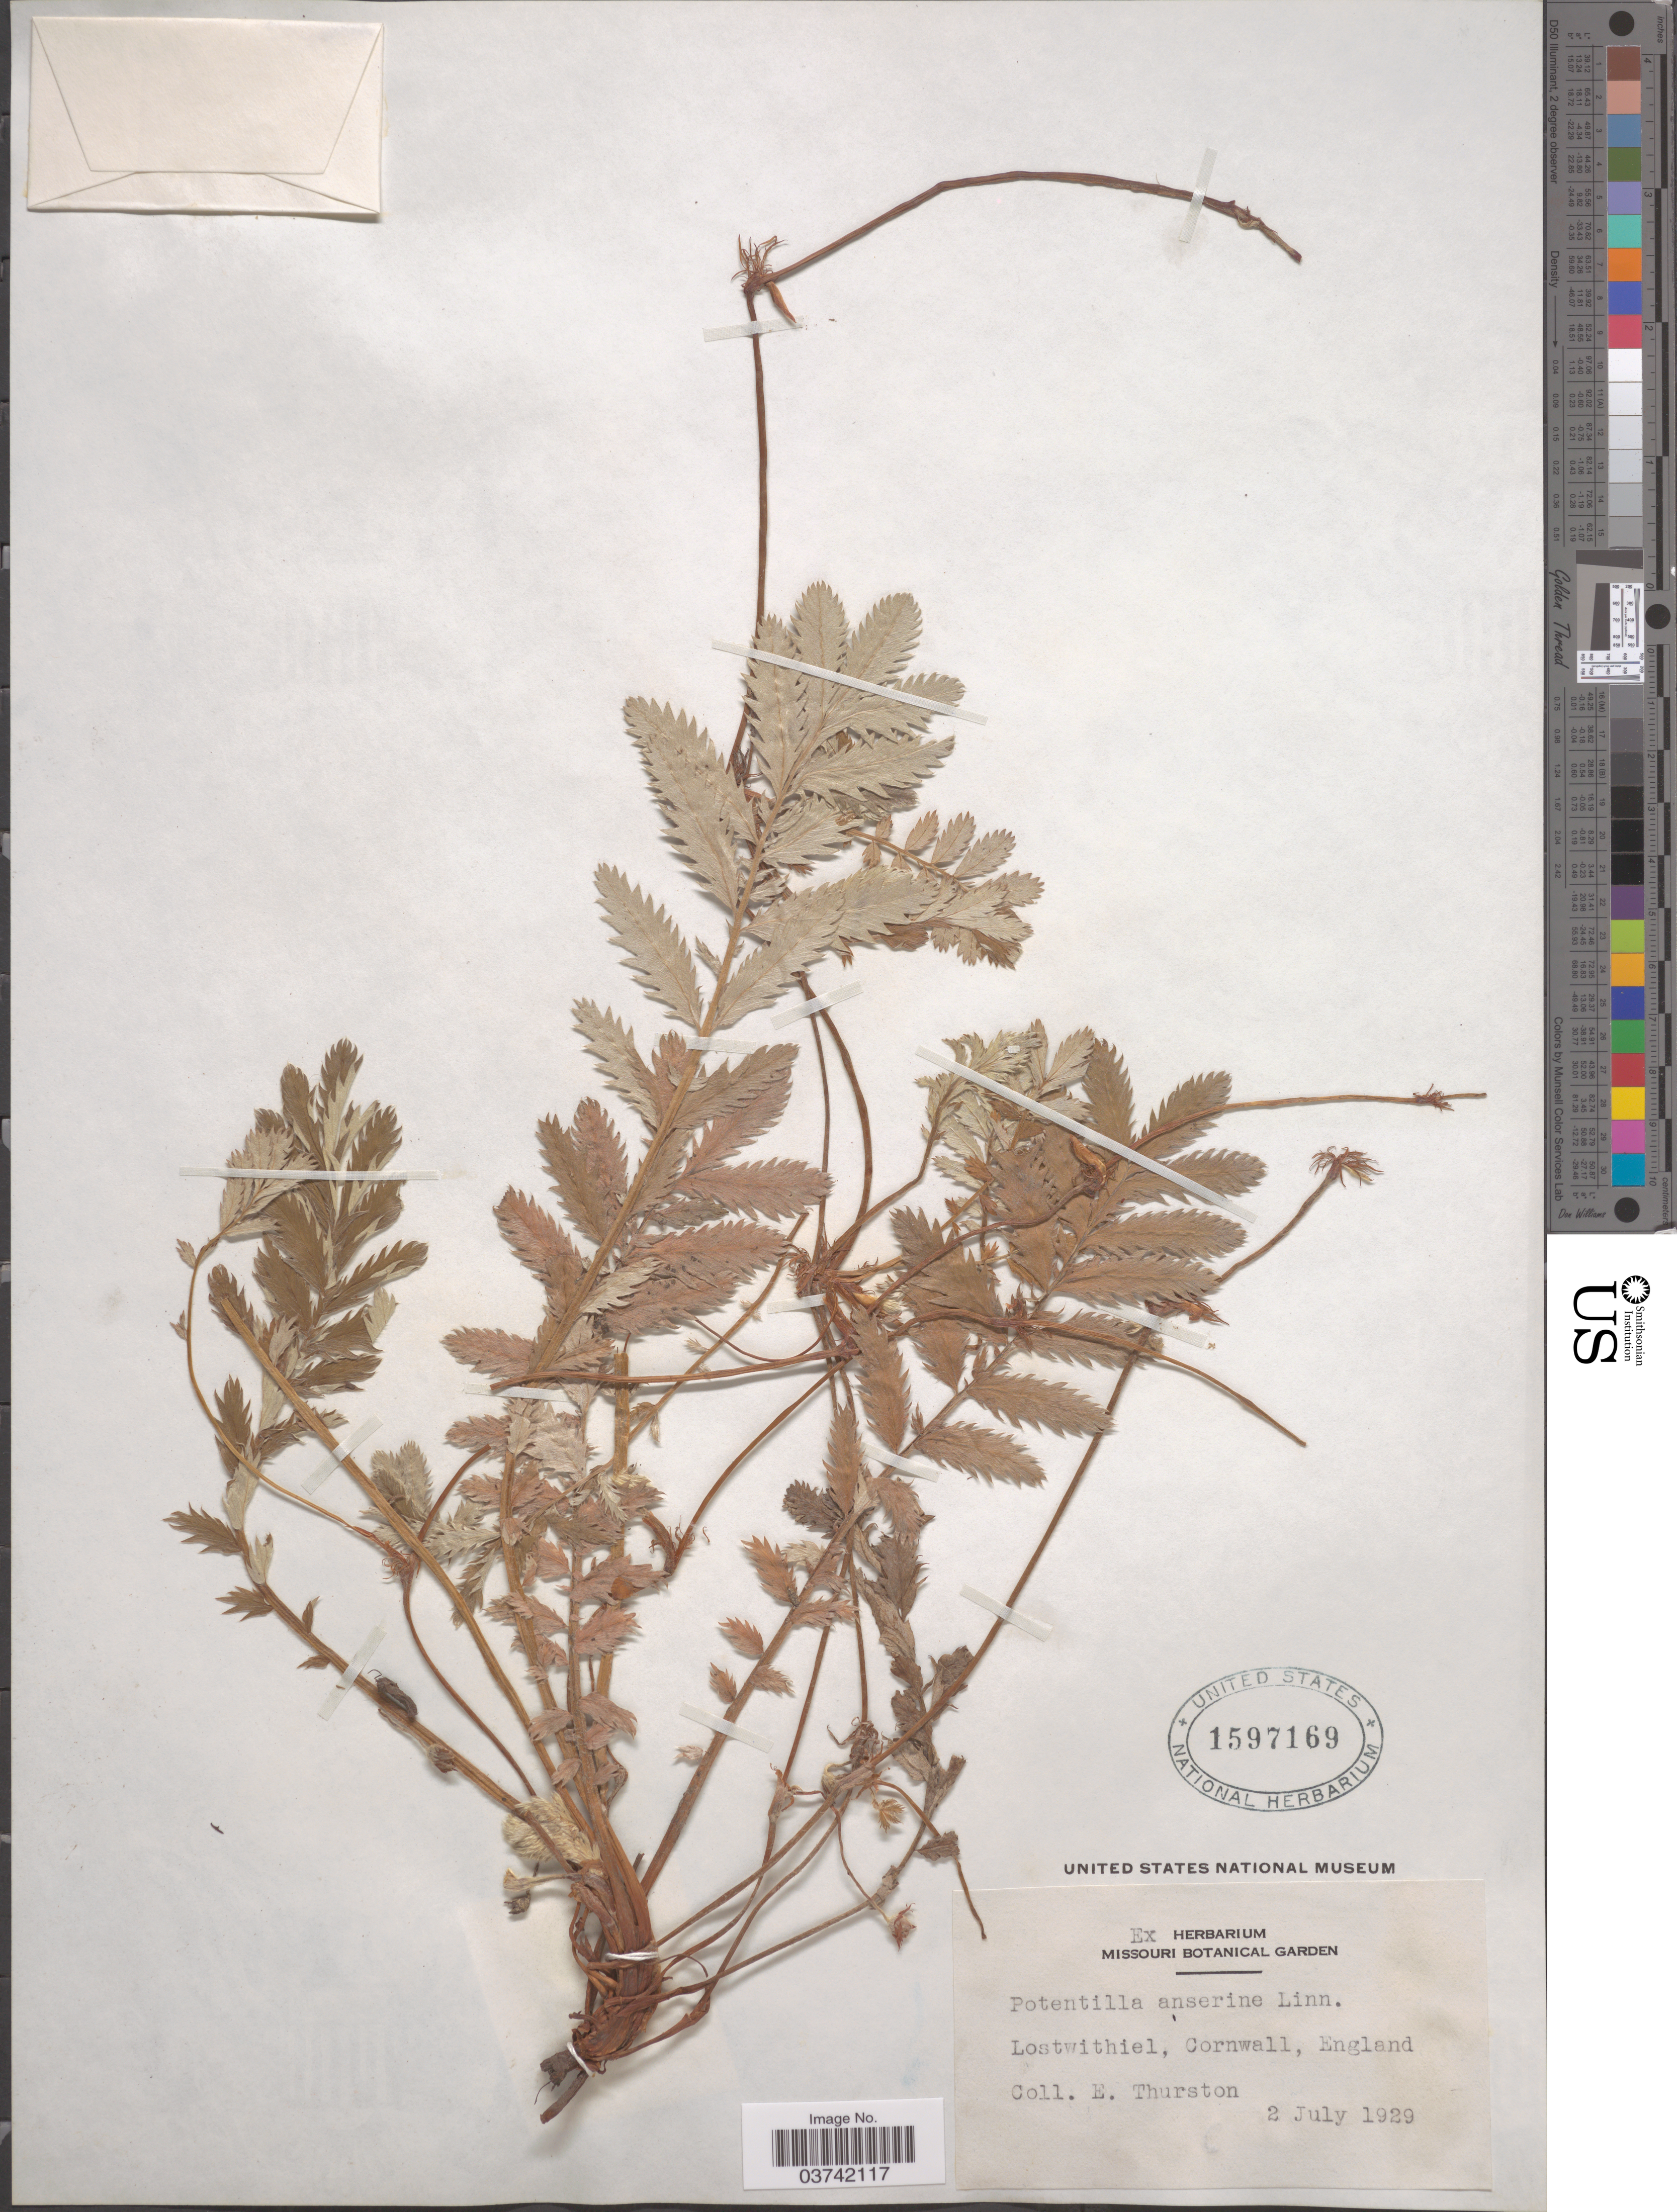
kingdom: Plantae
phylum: Tracheophyta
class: Magnoliopsida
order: Rosales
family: Rosaceae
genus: Argentina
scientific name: Argentina anserina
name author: (L.) Rydb.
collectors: E. Thurston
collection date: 1929-07-02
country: United Kingdom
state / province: England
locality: Lostwithiel, Cornwall.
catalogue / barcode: US 1597169